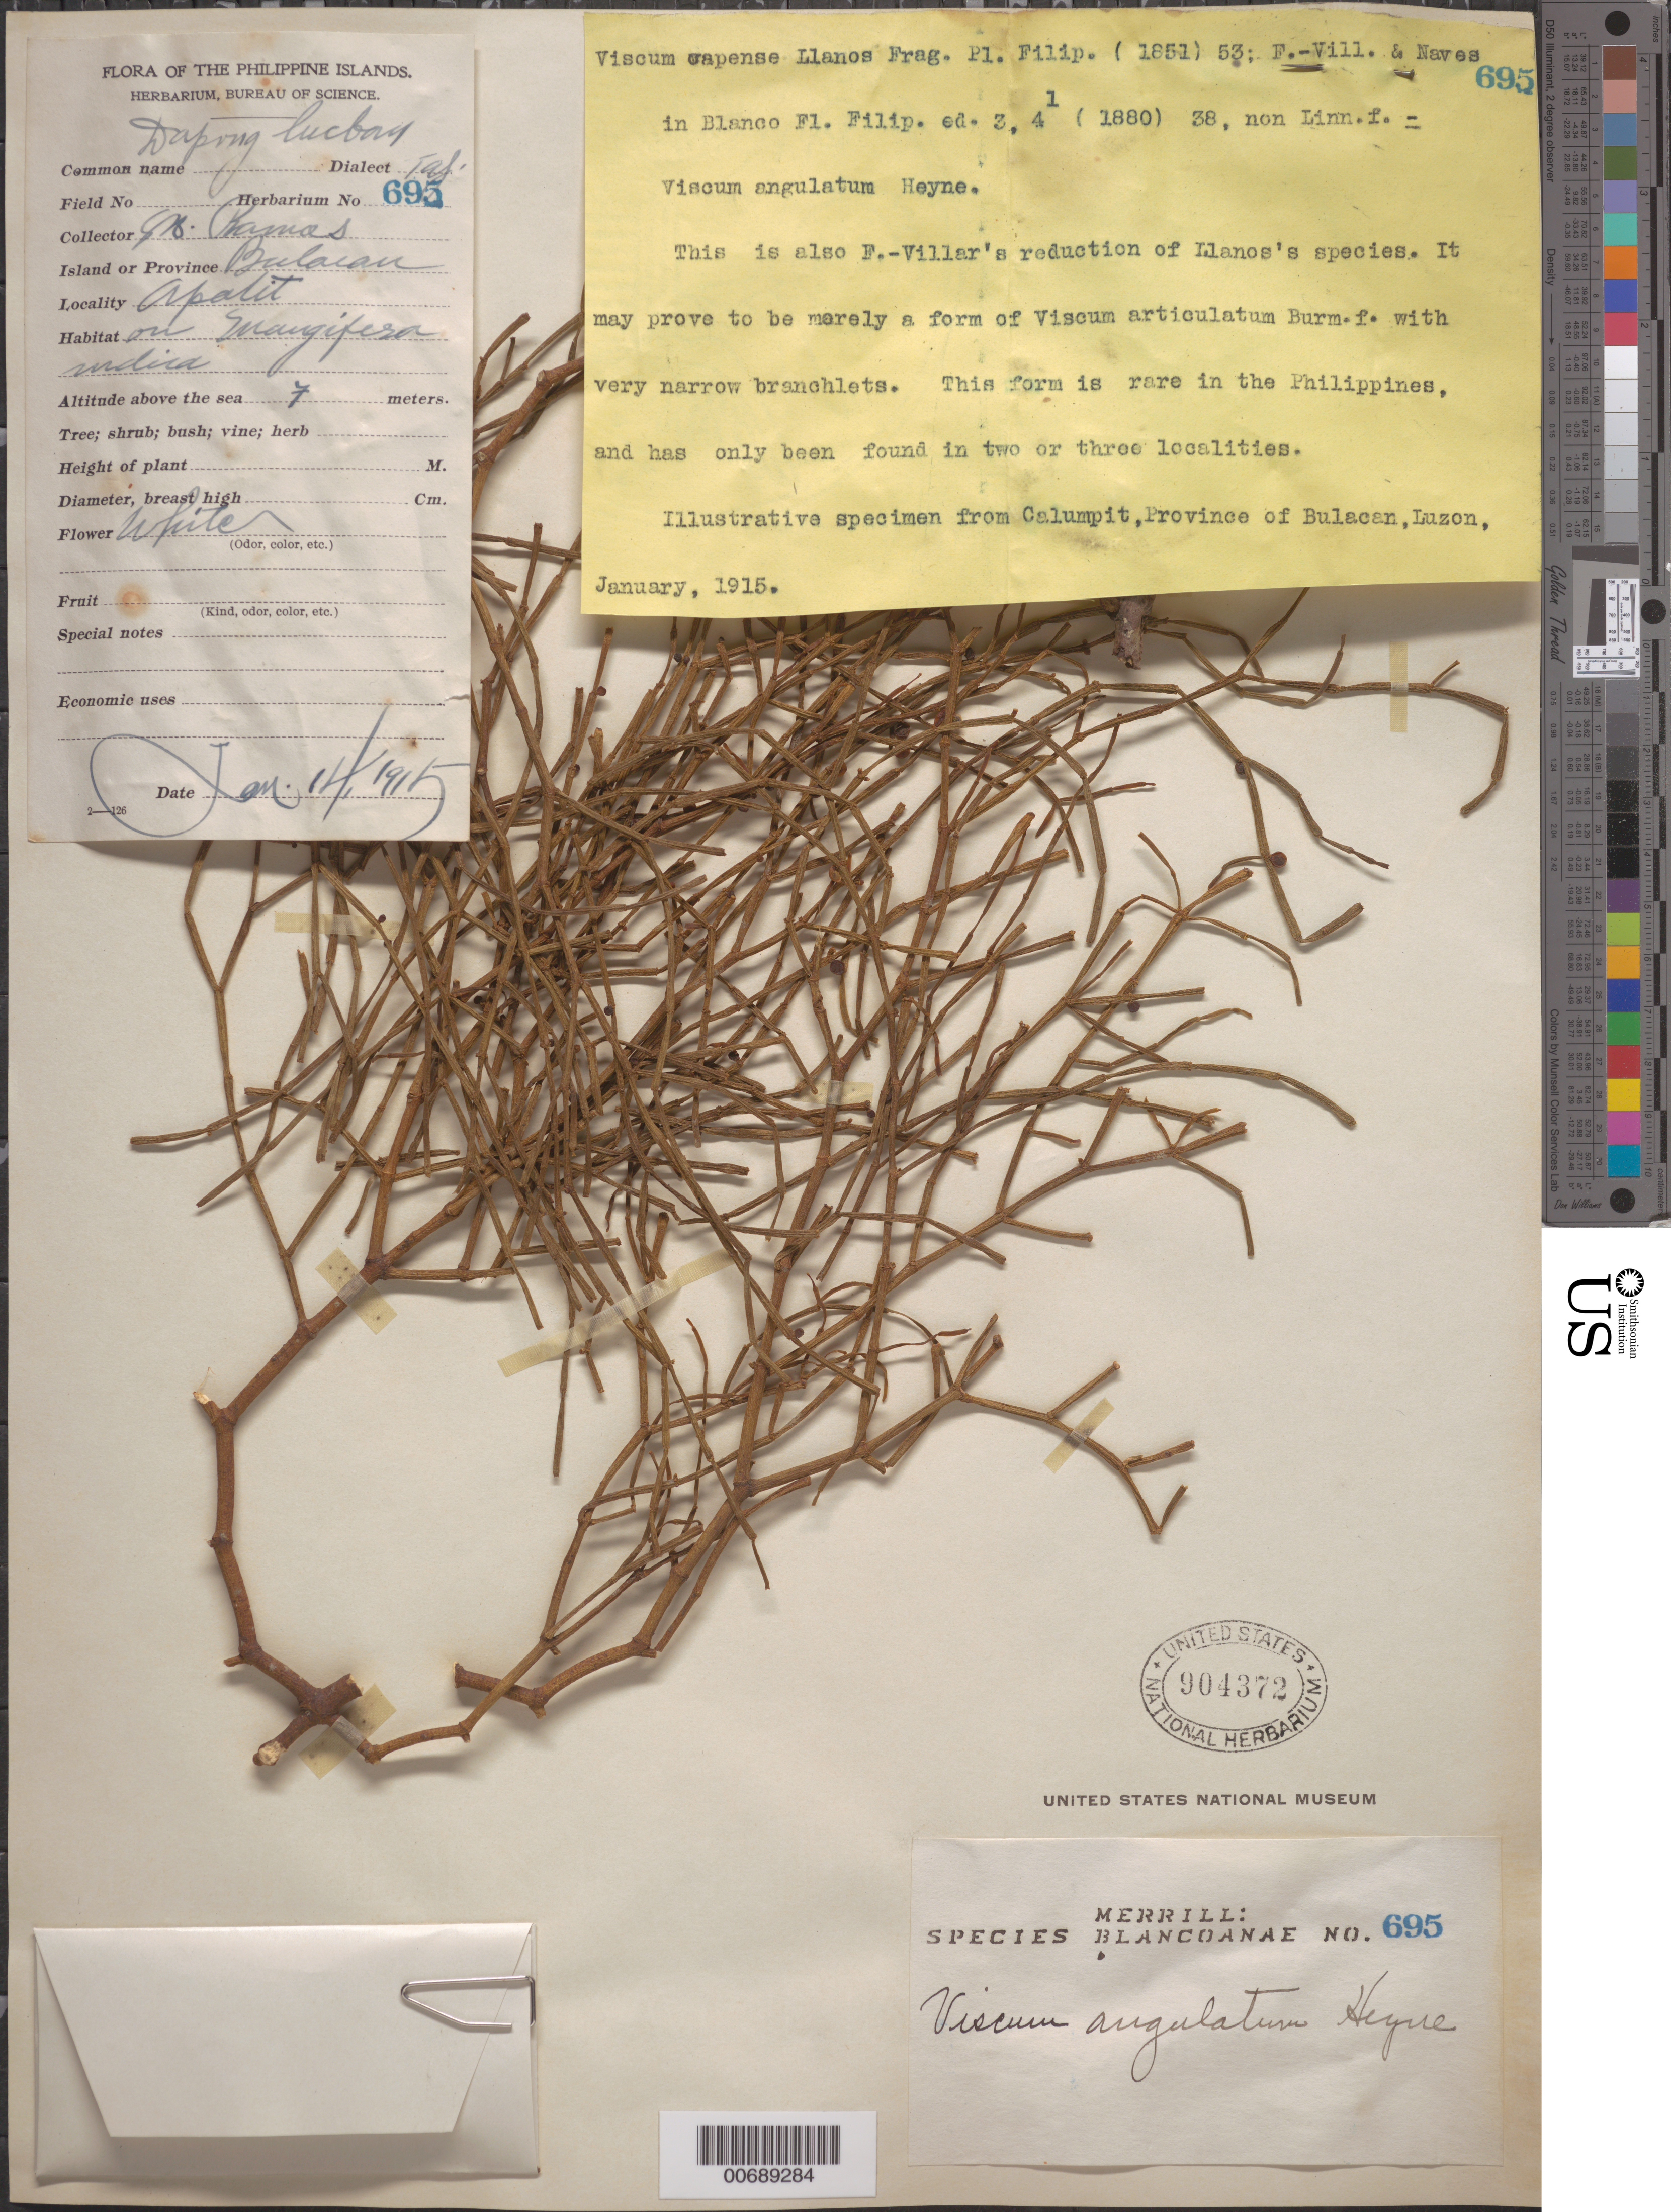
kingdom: Plantae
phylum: Tracheophyta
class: Magnoliopsida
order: Santalales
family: Viscaceae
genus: Viscum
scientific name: Viscum angulatum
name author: B. Heyne ex DC.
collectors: M. Ramos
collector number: Sp. Blancoan. 0695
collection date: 1915-01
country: Philippines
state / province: Central Luzon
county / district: Bulacan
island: Luzon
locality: Apalit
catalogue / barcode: US 904372